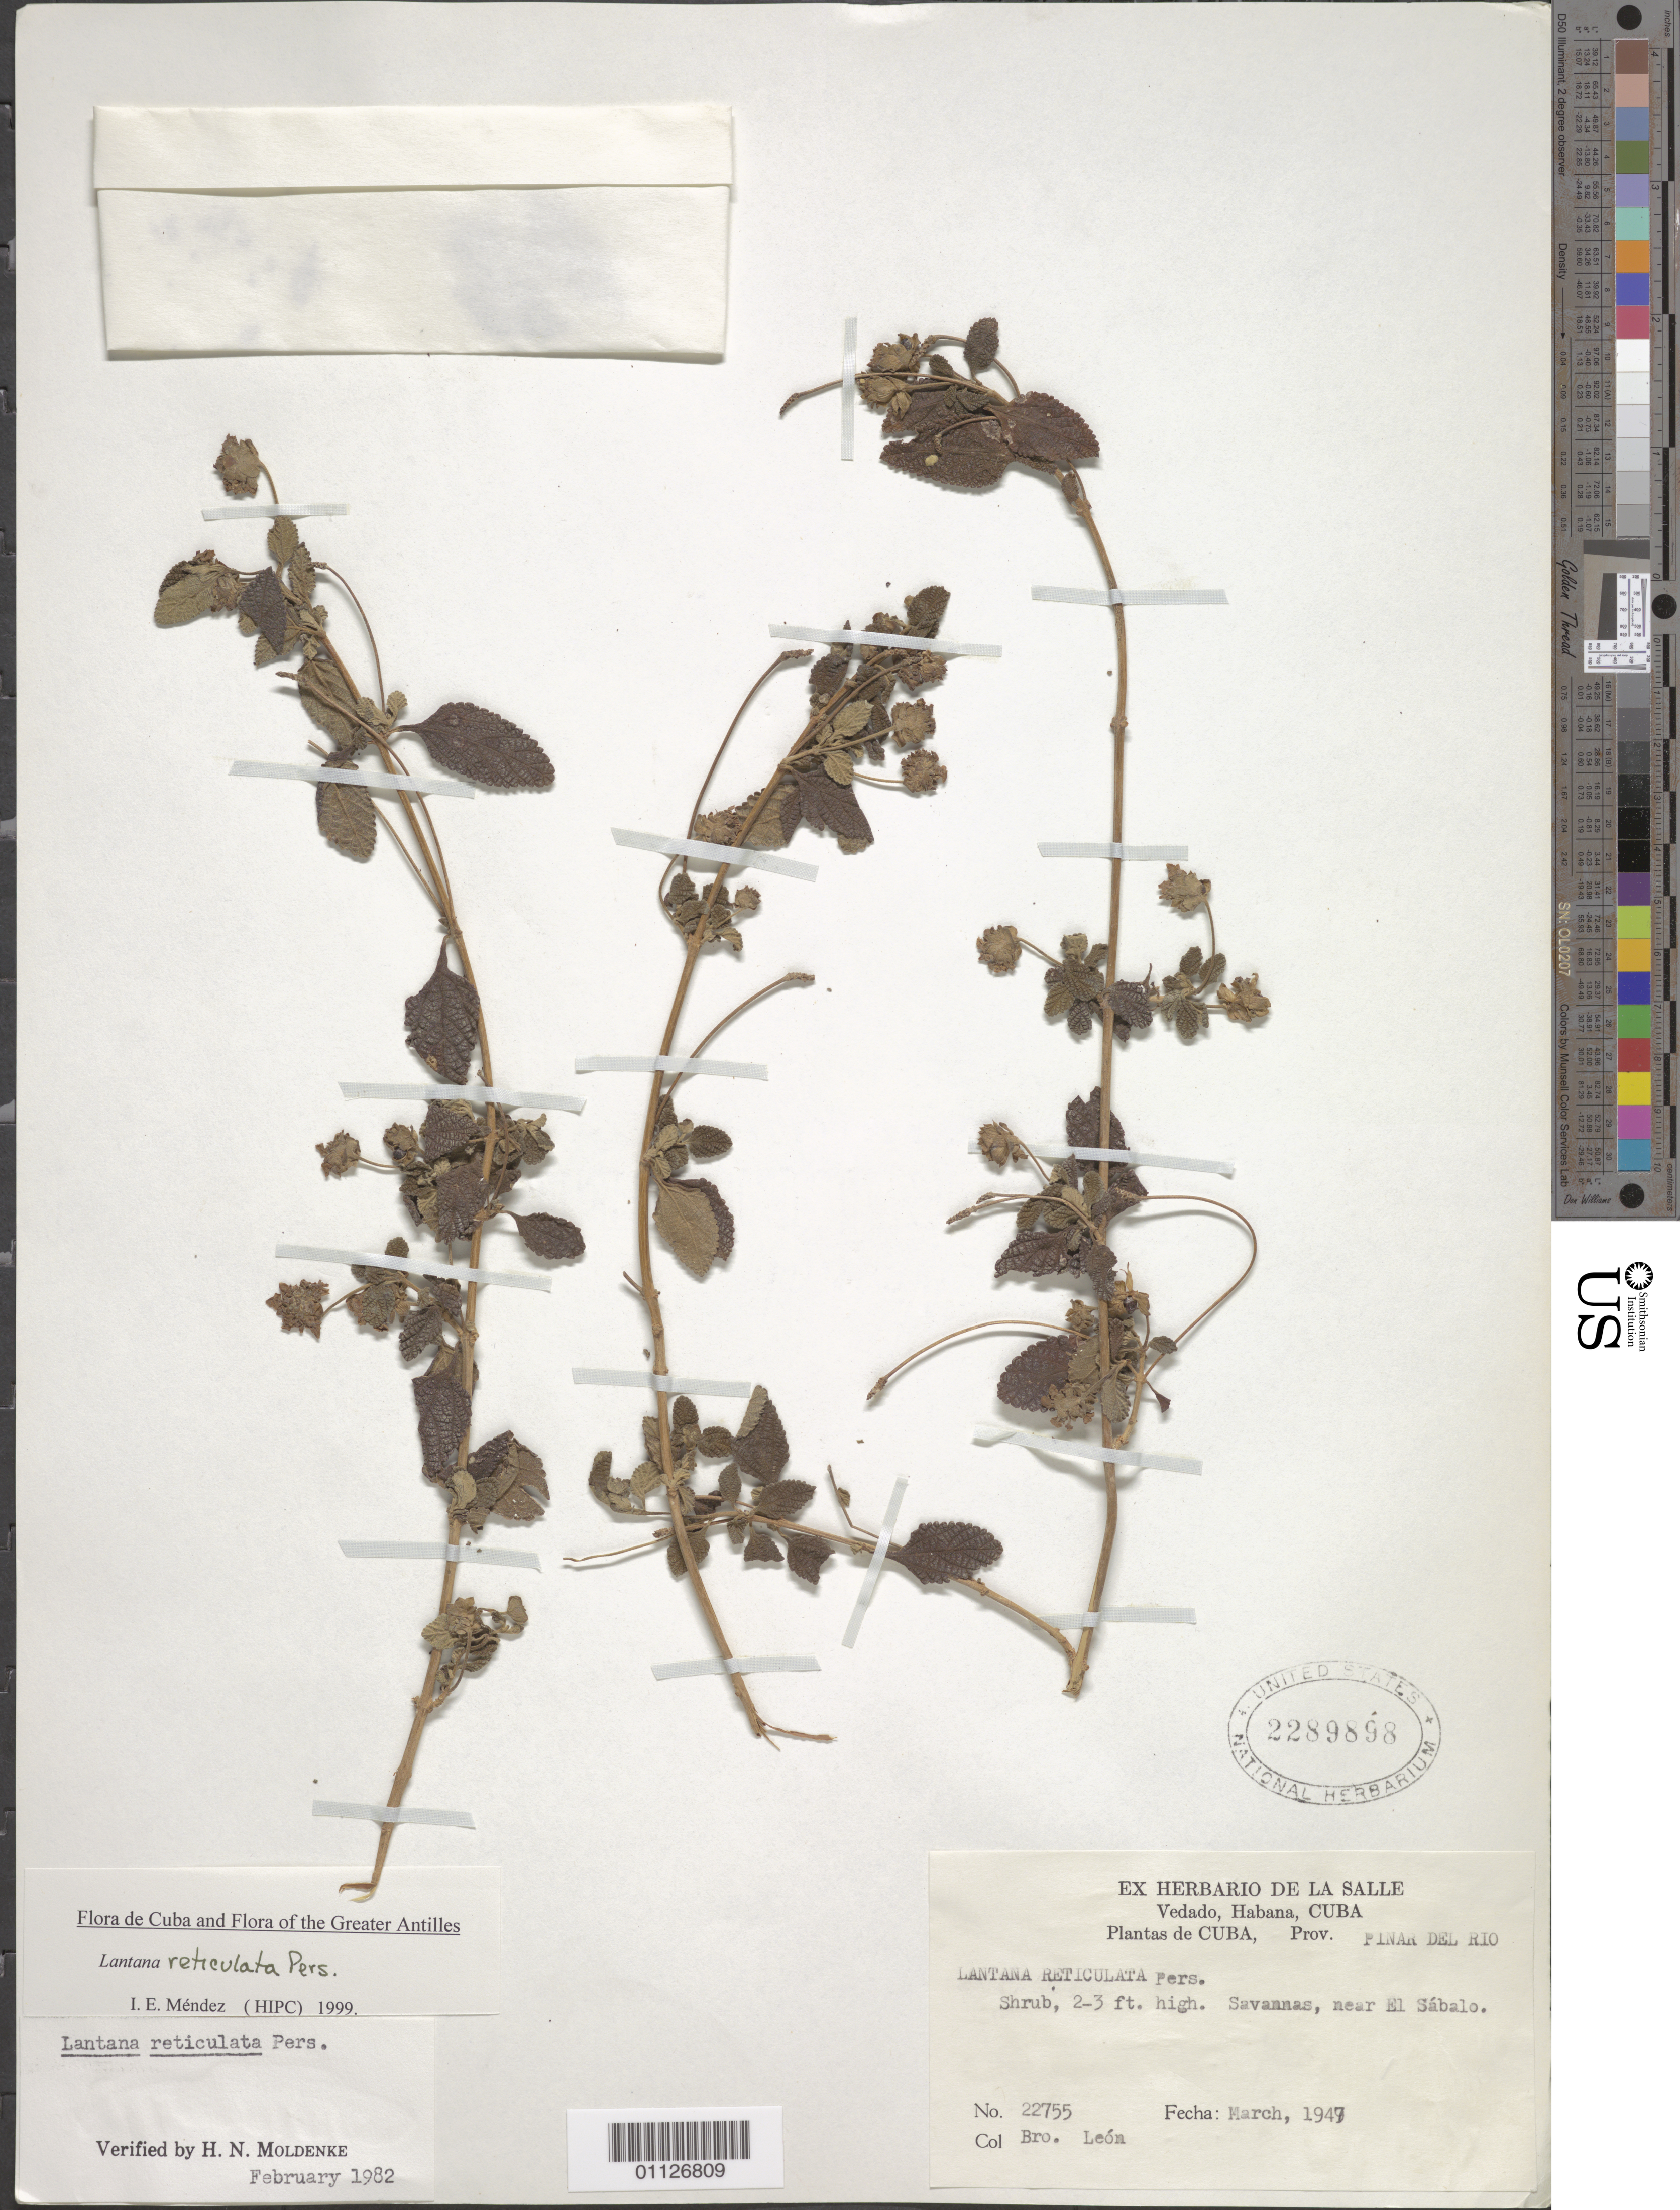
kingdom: Plantae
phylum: Tracheophyta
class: Magnoliopsida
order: Lamiales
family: Verbenaceae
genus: Lantana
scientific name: Lantana reticulata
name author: Pers.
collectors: Bro. León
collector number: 22755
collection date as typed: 01 Mar 1947 to 31 Mar 1947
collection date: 1947-03-01/1947-03-31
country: Cuba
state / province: Pinar del Rio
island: Cuba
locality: Savannas, near El Sábalo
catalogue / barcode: US 2289898